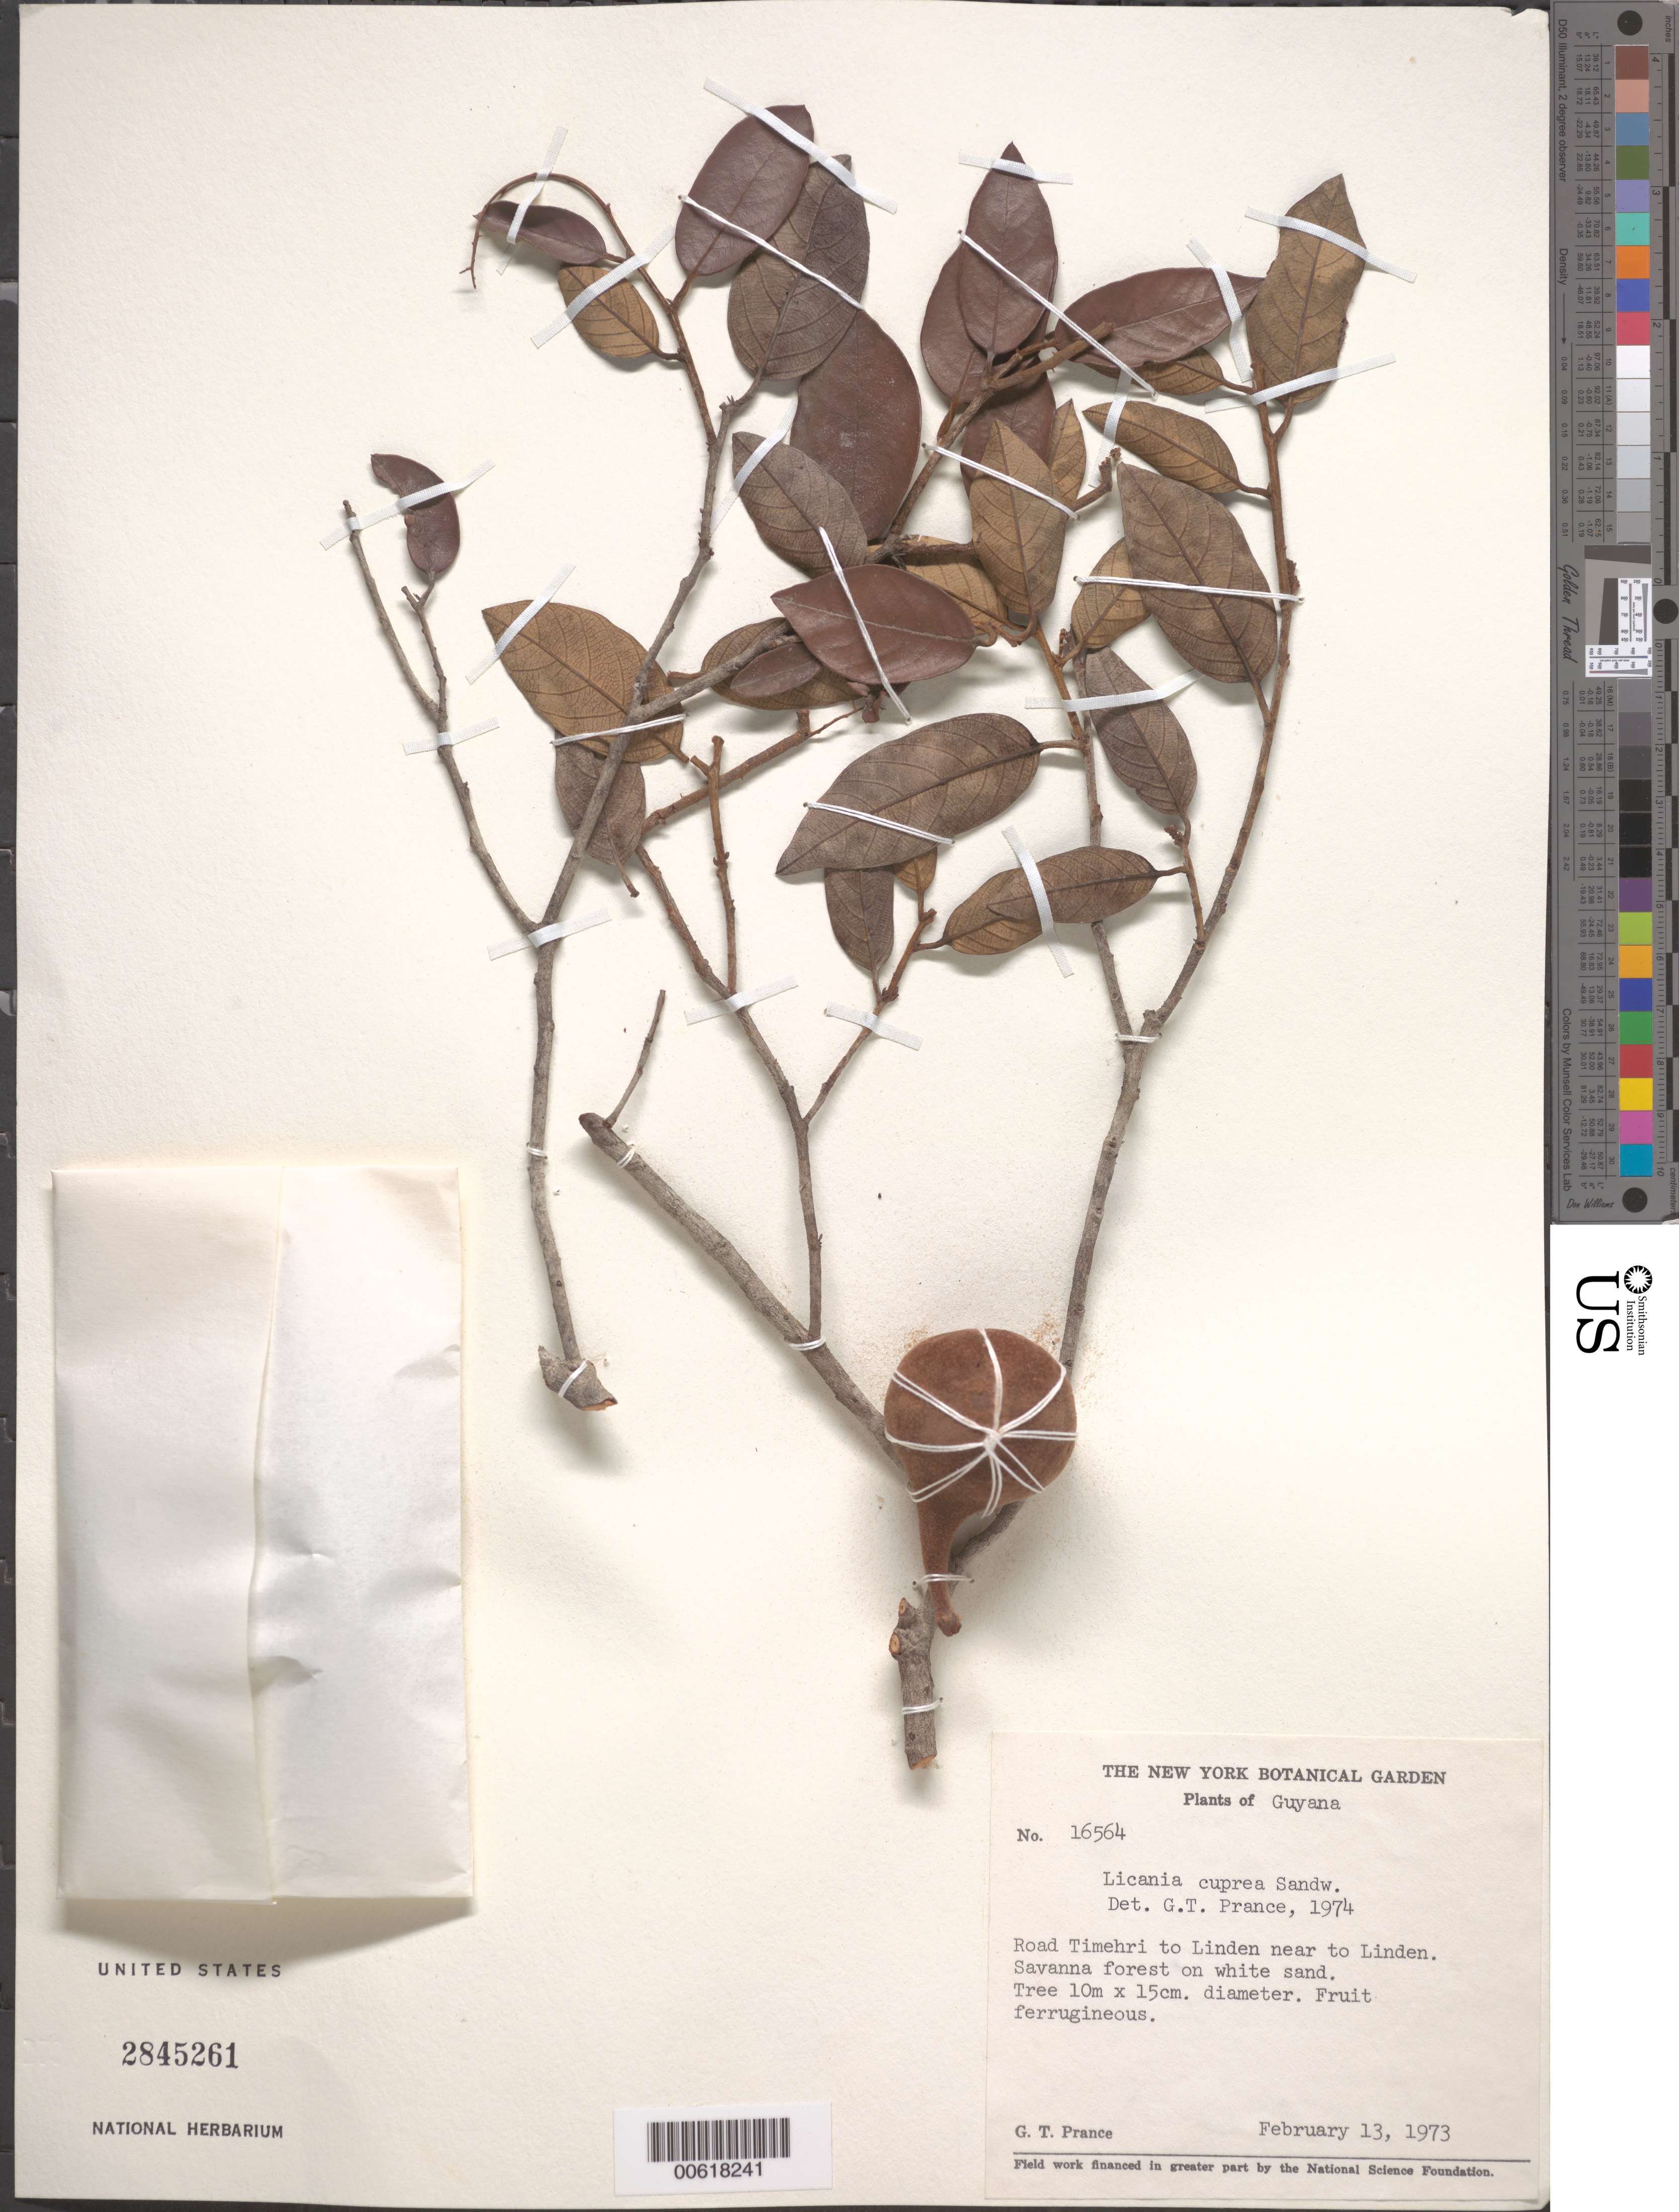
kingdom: Plantae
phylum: Tracheophyta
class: Magnoliopsida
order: Malpighiales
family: Chrysobalanaceae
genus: Licania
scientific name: Licania cuprea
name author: Sandwith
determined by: Prance, G. T.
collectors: G. T. Prance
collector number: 16564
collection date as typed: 13-Feb-73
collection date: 1973-02-13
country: Guyana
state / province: U. Demerara-Berbice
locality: Linden, near; road Timehri to Linden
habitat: Savanna forest on white sand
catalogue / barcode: US 2845261